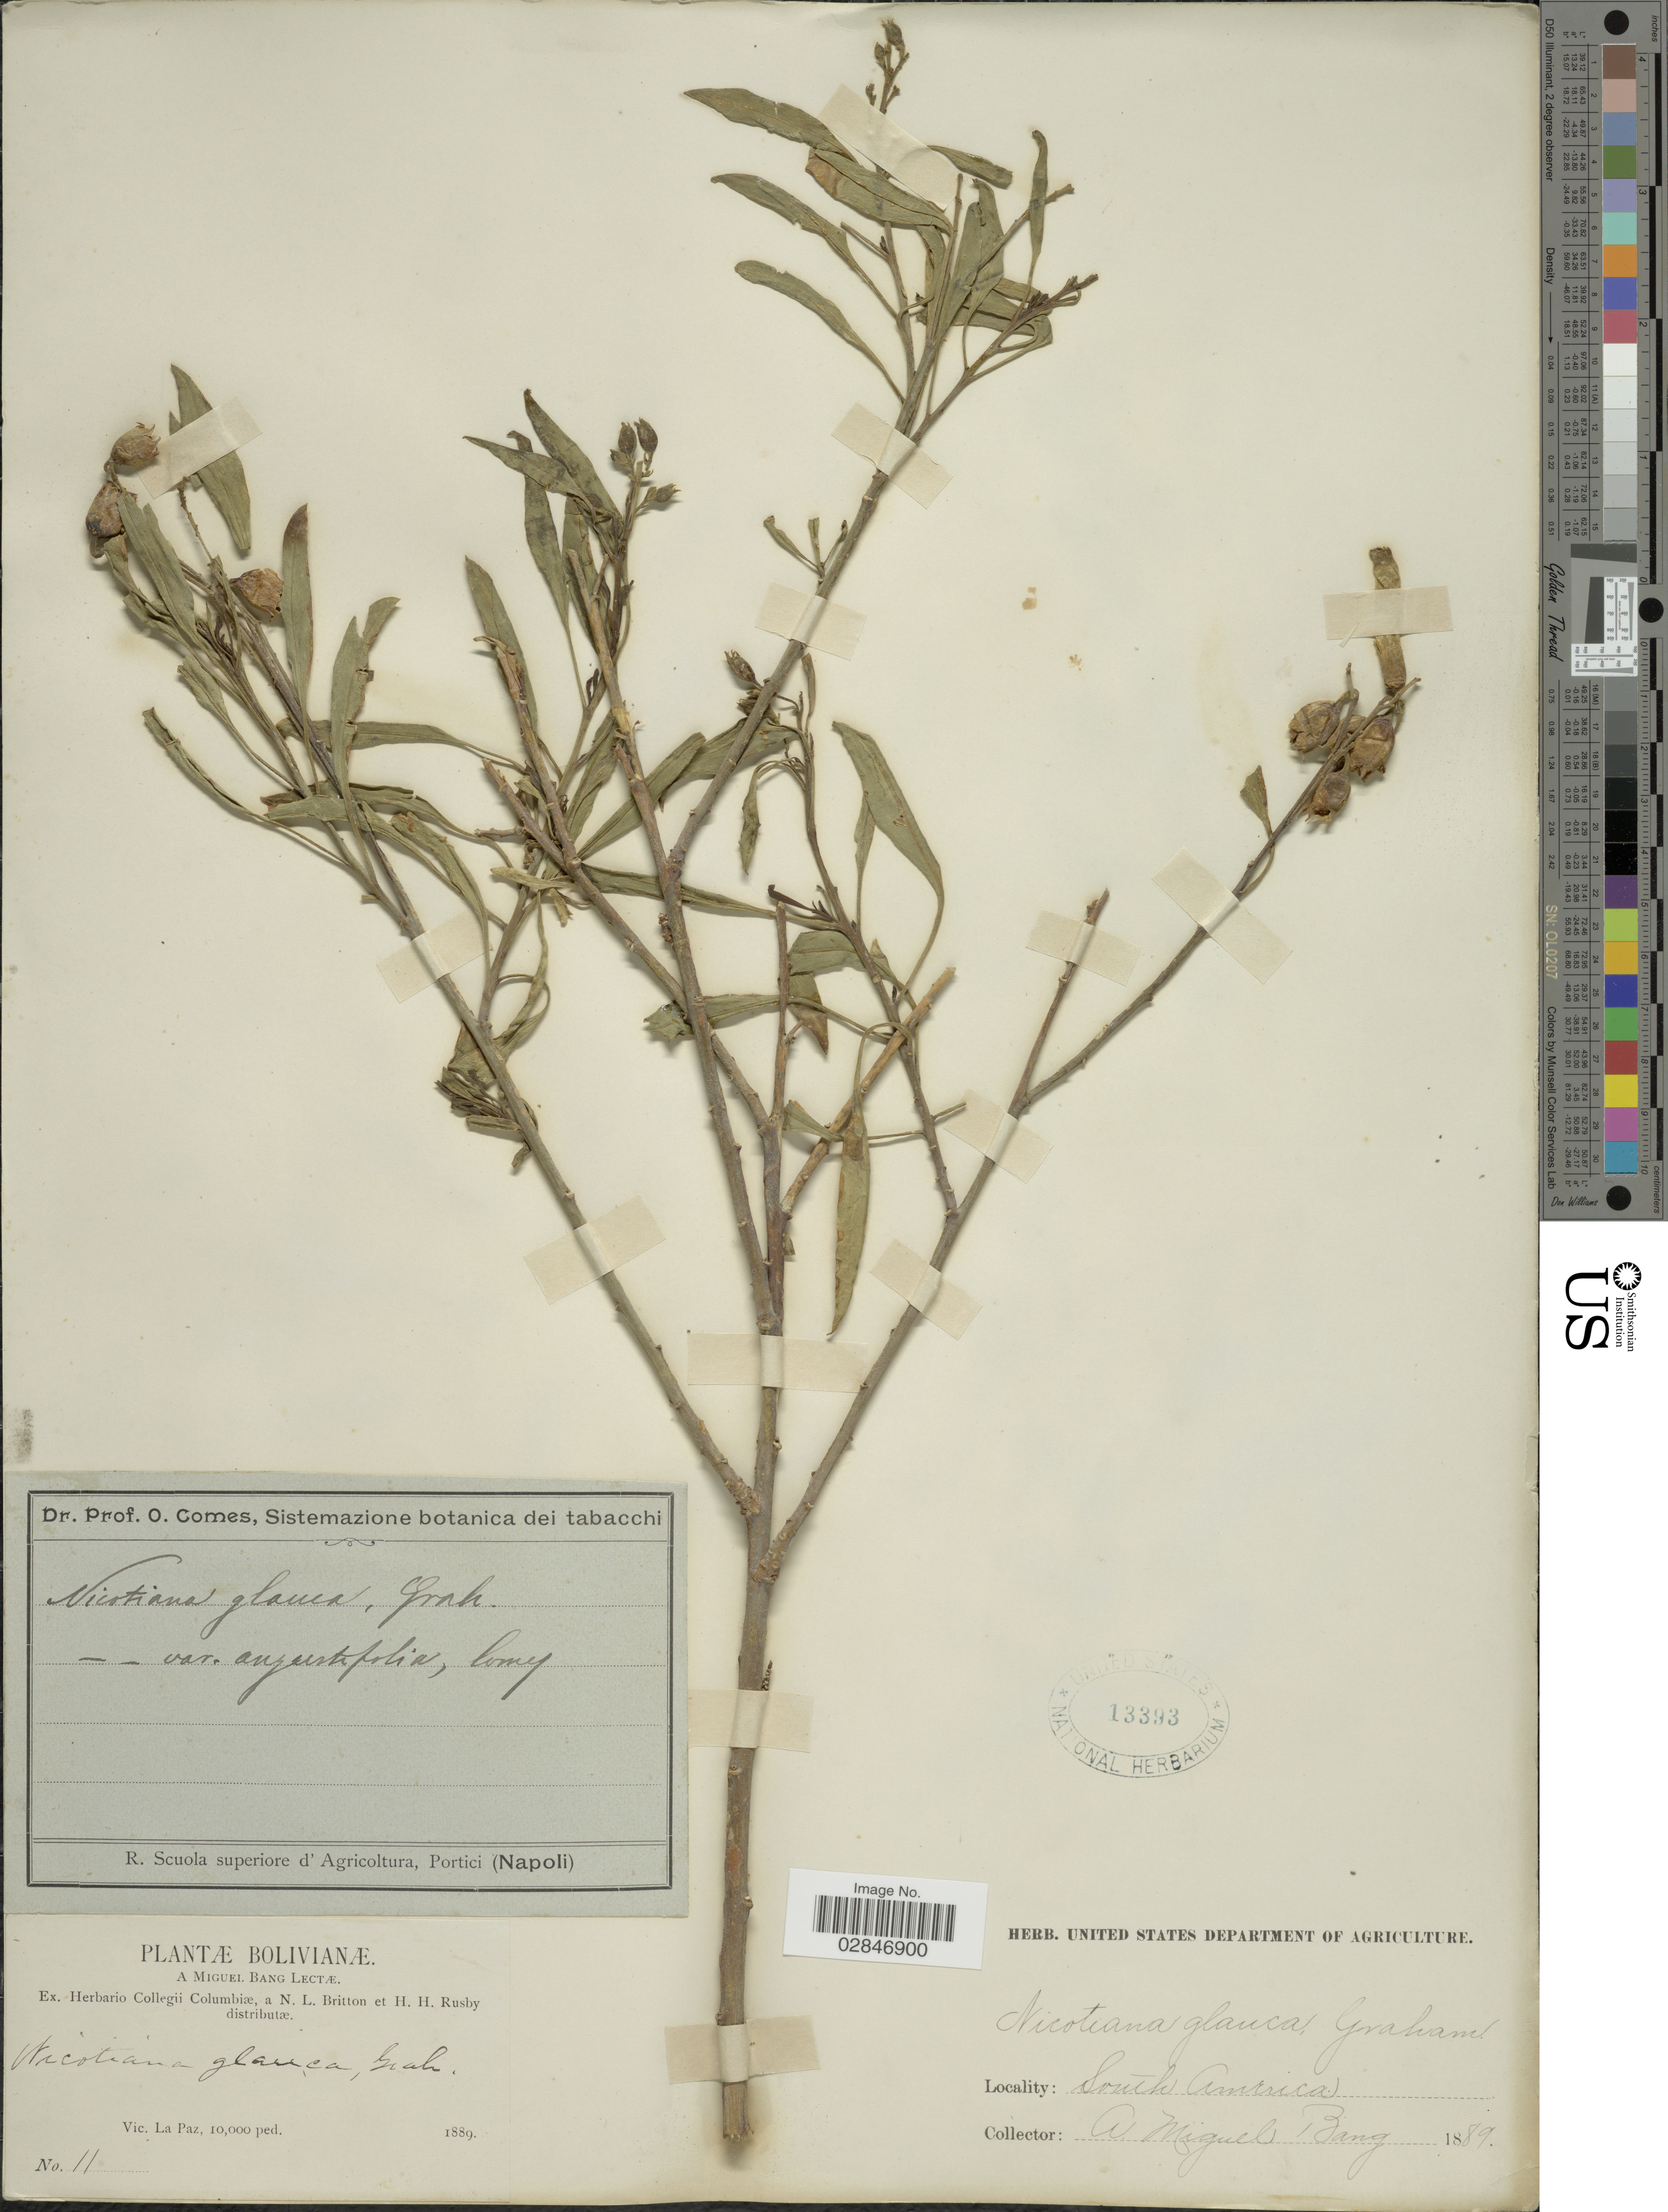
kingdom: Plantae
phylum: Tracheophyta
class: Magnoliopsida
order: Solanales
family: Solanaceae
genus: Nicotiana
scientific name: Nicotiana glauca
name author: Graham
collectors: M. Bang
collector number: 11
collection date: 1889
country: Bolivia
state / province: La Paz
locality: Vic. La Paz.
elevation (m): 3048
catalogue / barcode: US 13393